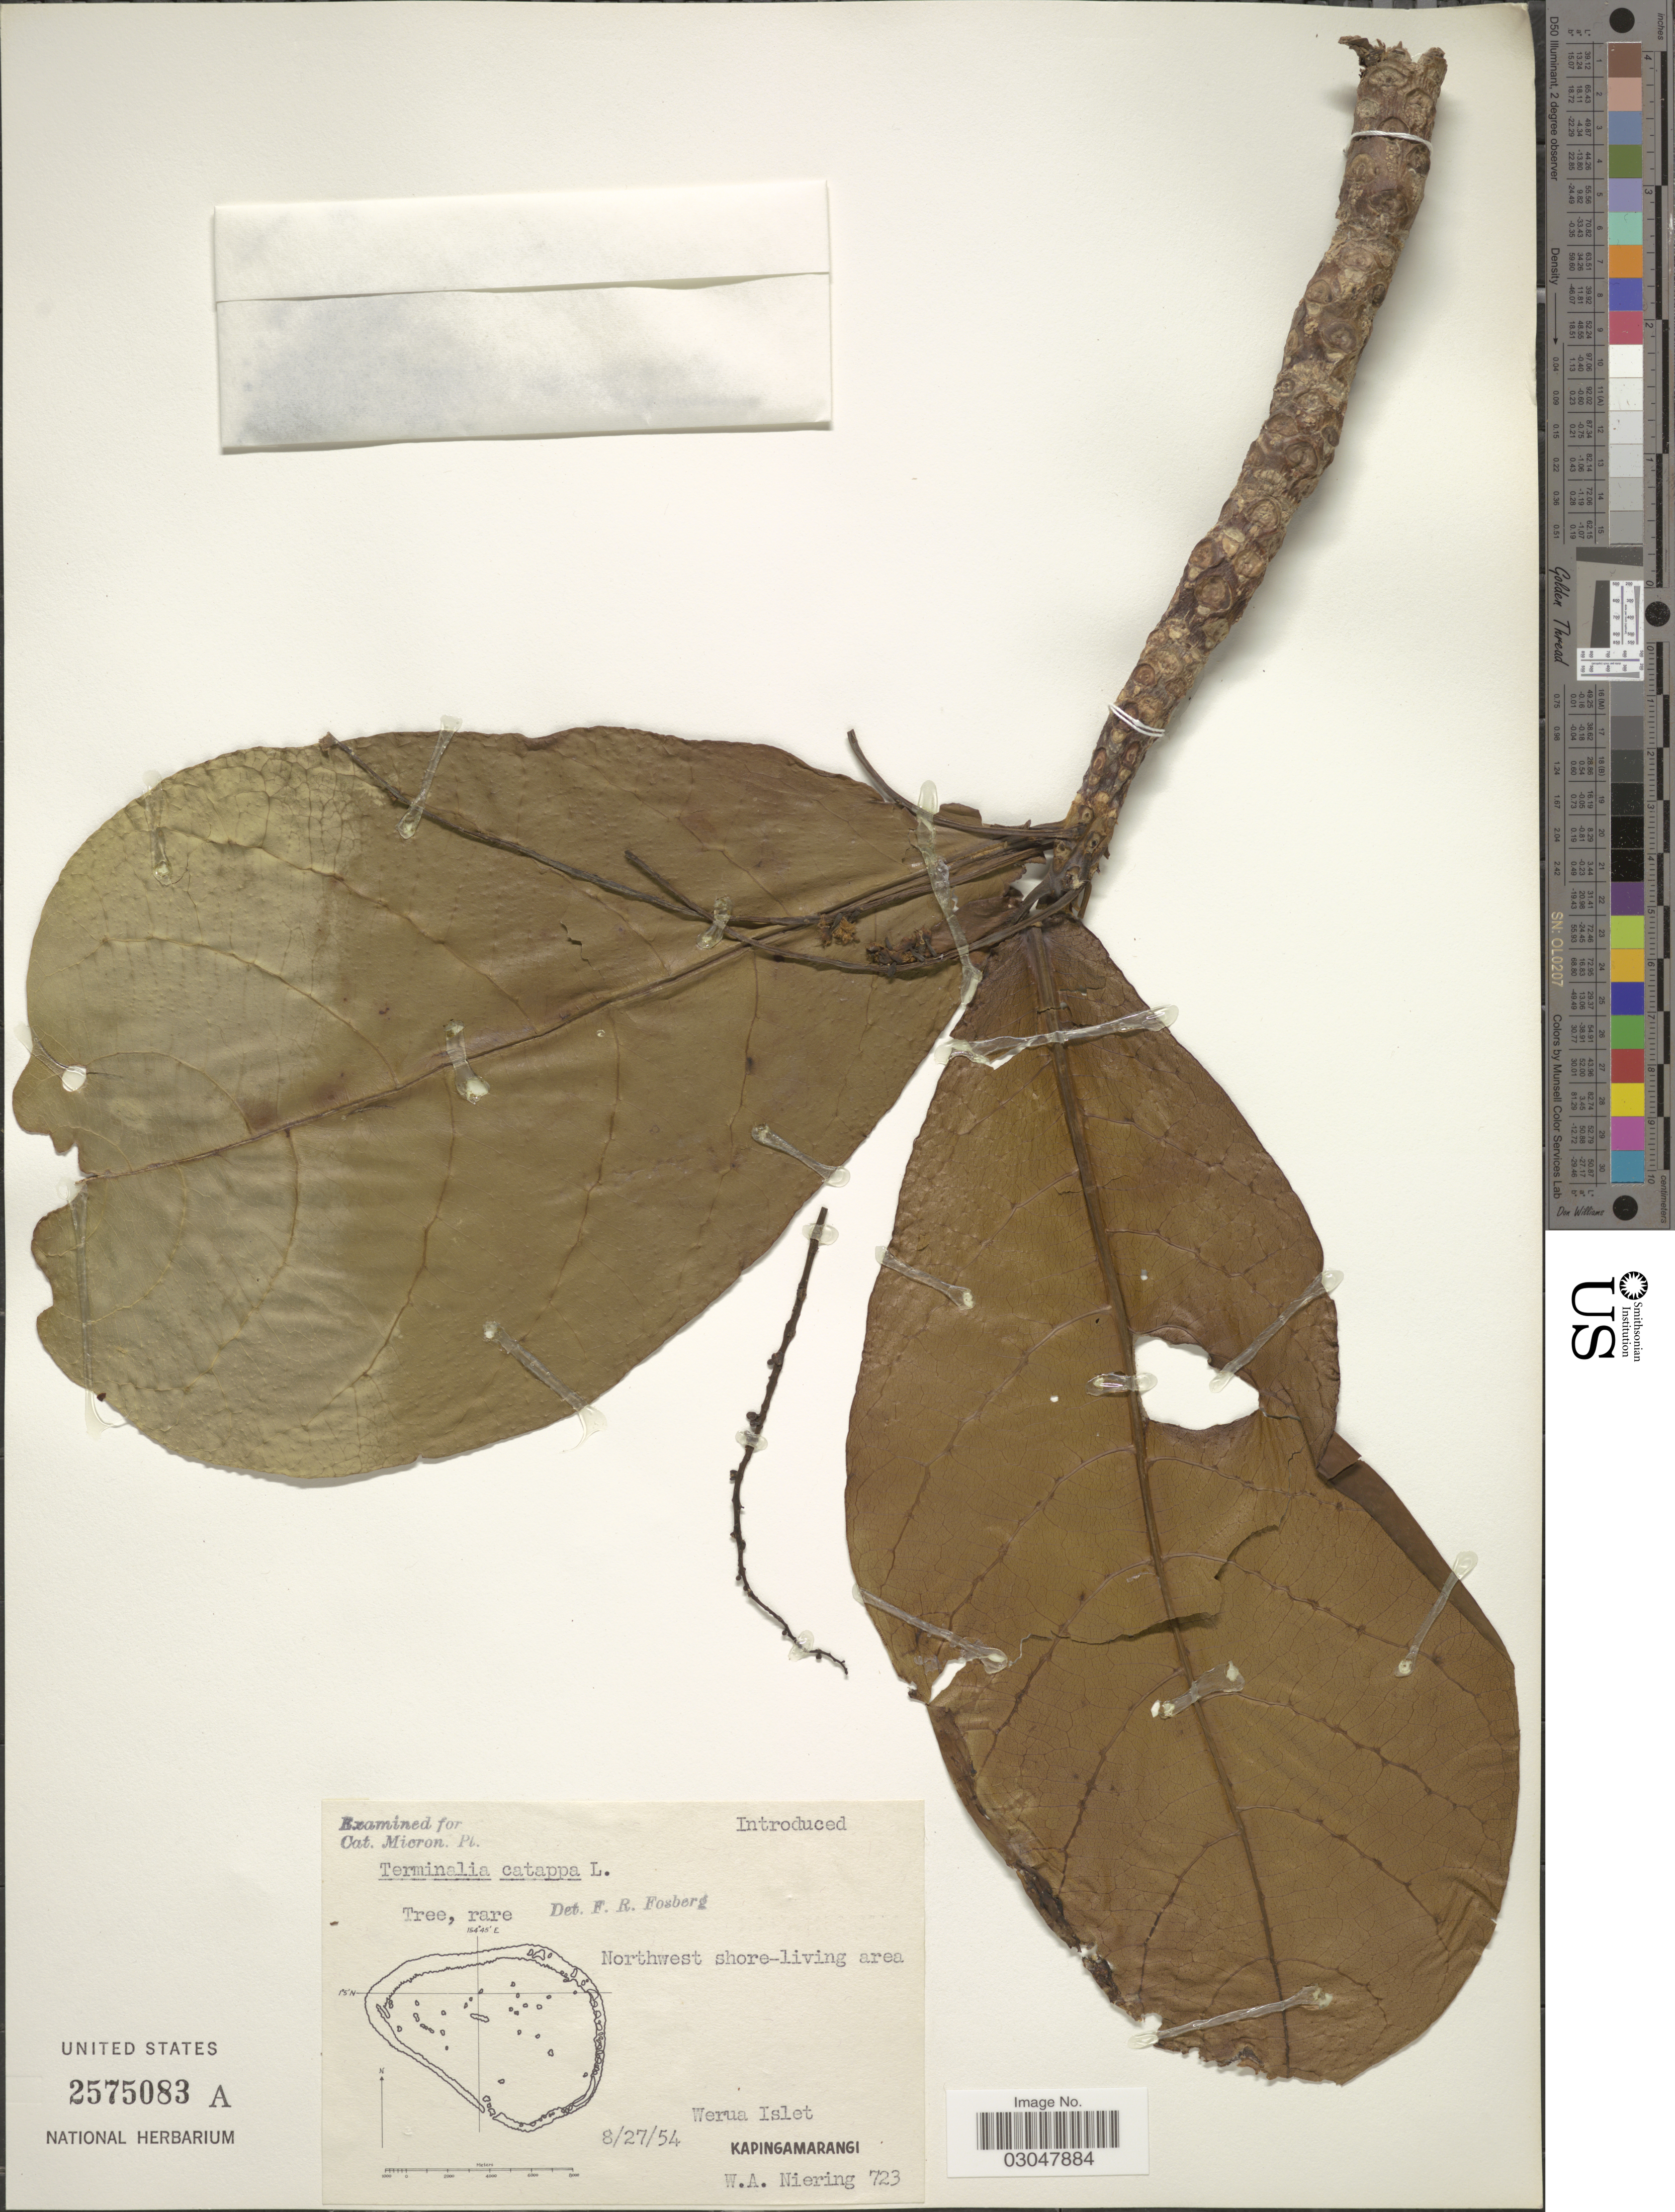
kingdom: Plantae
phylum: Tracheophyta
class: Magnoliopsida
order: Myrtales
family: Combretaceae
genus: Terminalia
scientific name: Terminalia catappa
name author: L.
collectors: W. Niering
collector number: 723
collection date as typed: Transcribed d/m/y: 27/8/54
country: Micronesia, Federated States of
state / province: Pohnpei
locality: Northwest shore-living area. Werua Islet. Kapingamarangi.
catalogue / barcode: US 2575083A